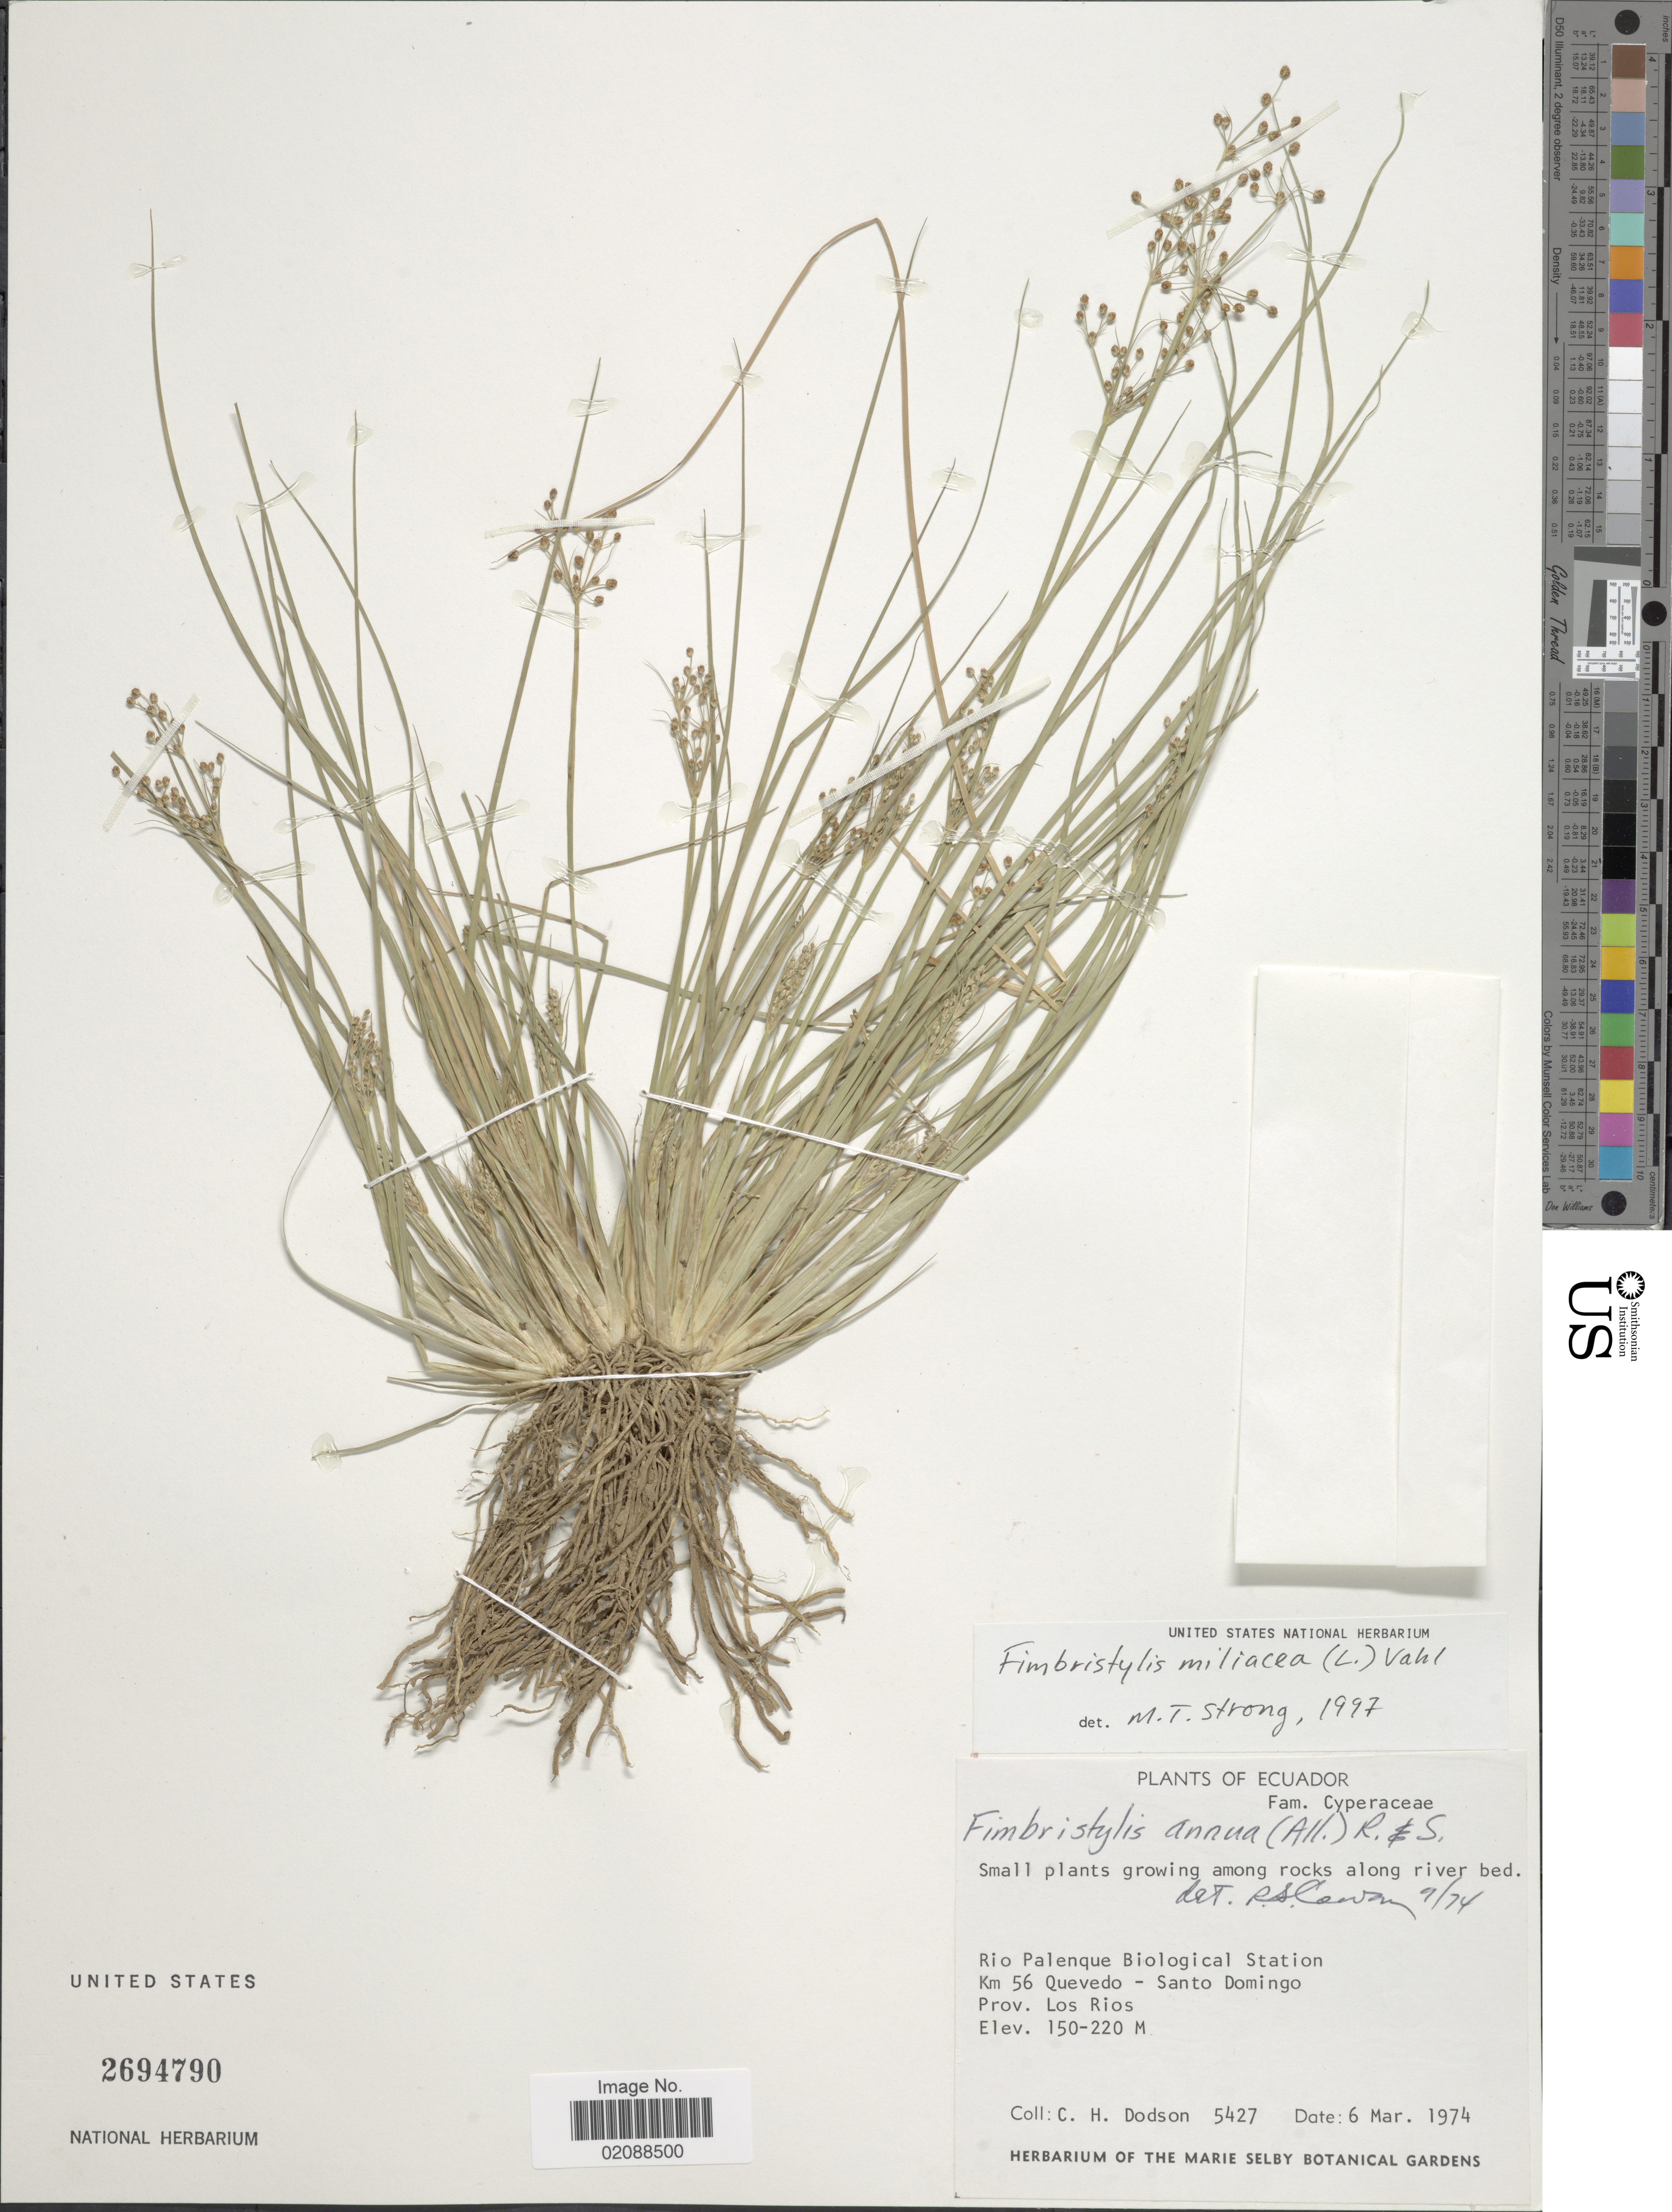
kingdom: Plantae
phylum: Tracheophyta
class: Liliopsida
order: Poales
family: Cyperaceae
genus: Fimbristylis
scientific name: Fimbristylis littoralis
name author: Gaudich.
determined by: Strong, M. T., (US), Smithsonian Institution - National Museum of Natural History (UNITED STATES)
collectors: C. H. Dodson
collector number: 5427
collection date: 1974-03-06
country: Ecuador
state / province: Los Ríos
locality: Rio palenque Biological Station. Km 56 Quevedo - Santo Domingo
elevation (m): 150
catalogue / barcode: US 2694790